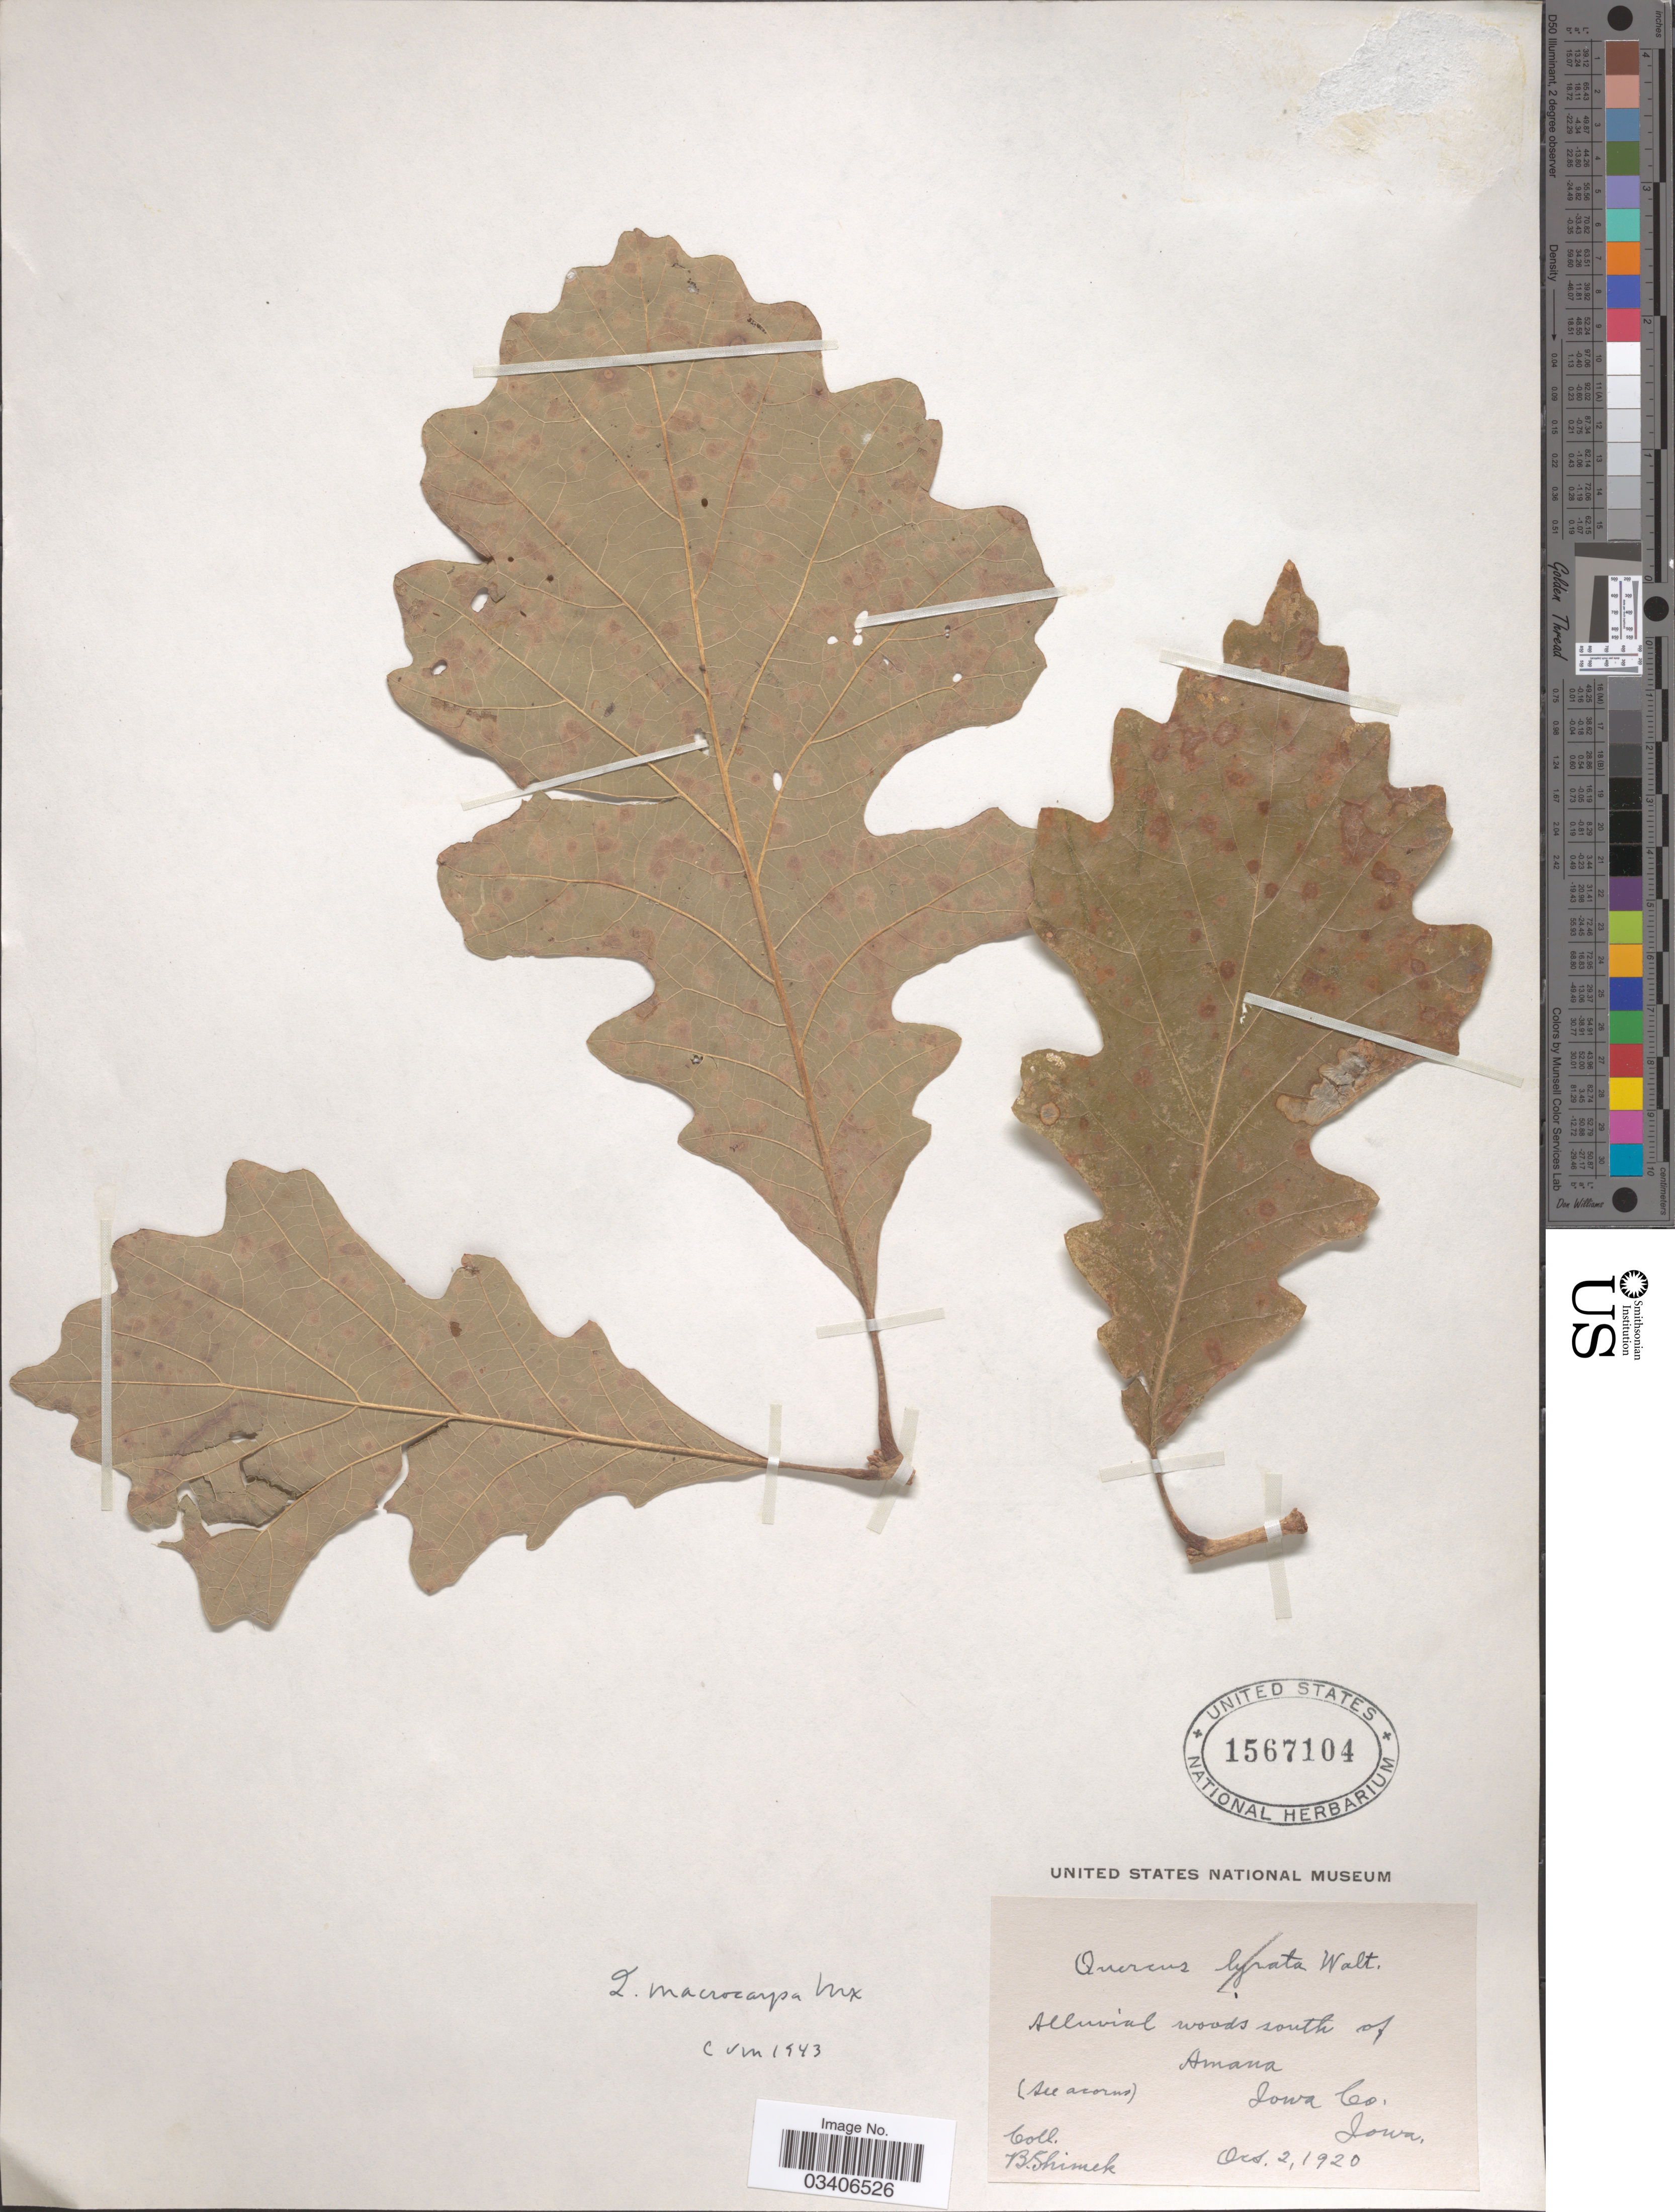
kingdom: Plantae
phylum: Tracheophyta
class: Magnoliopsida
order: Fagales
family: Fagaceae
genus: Quercus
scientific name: Quercus macrocarpa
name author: Michx.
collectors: B. Shimek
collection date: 1920-10-02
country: United States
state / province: Iowa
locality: Alluvial woods south of Amana. Iowa Co.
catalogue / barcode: US 1567104